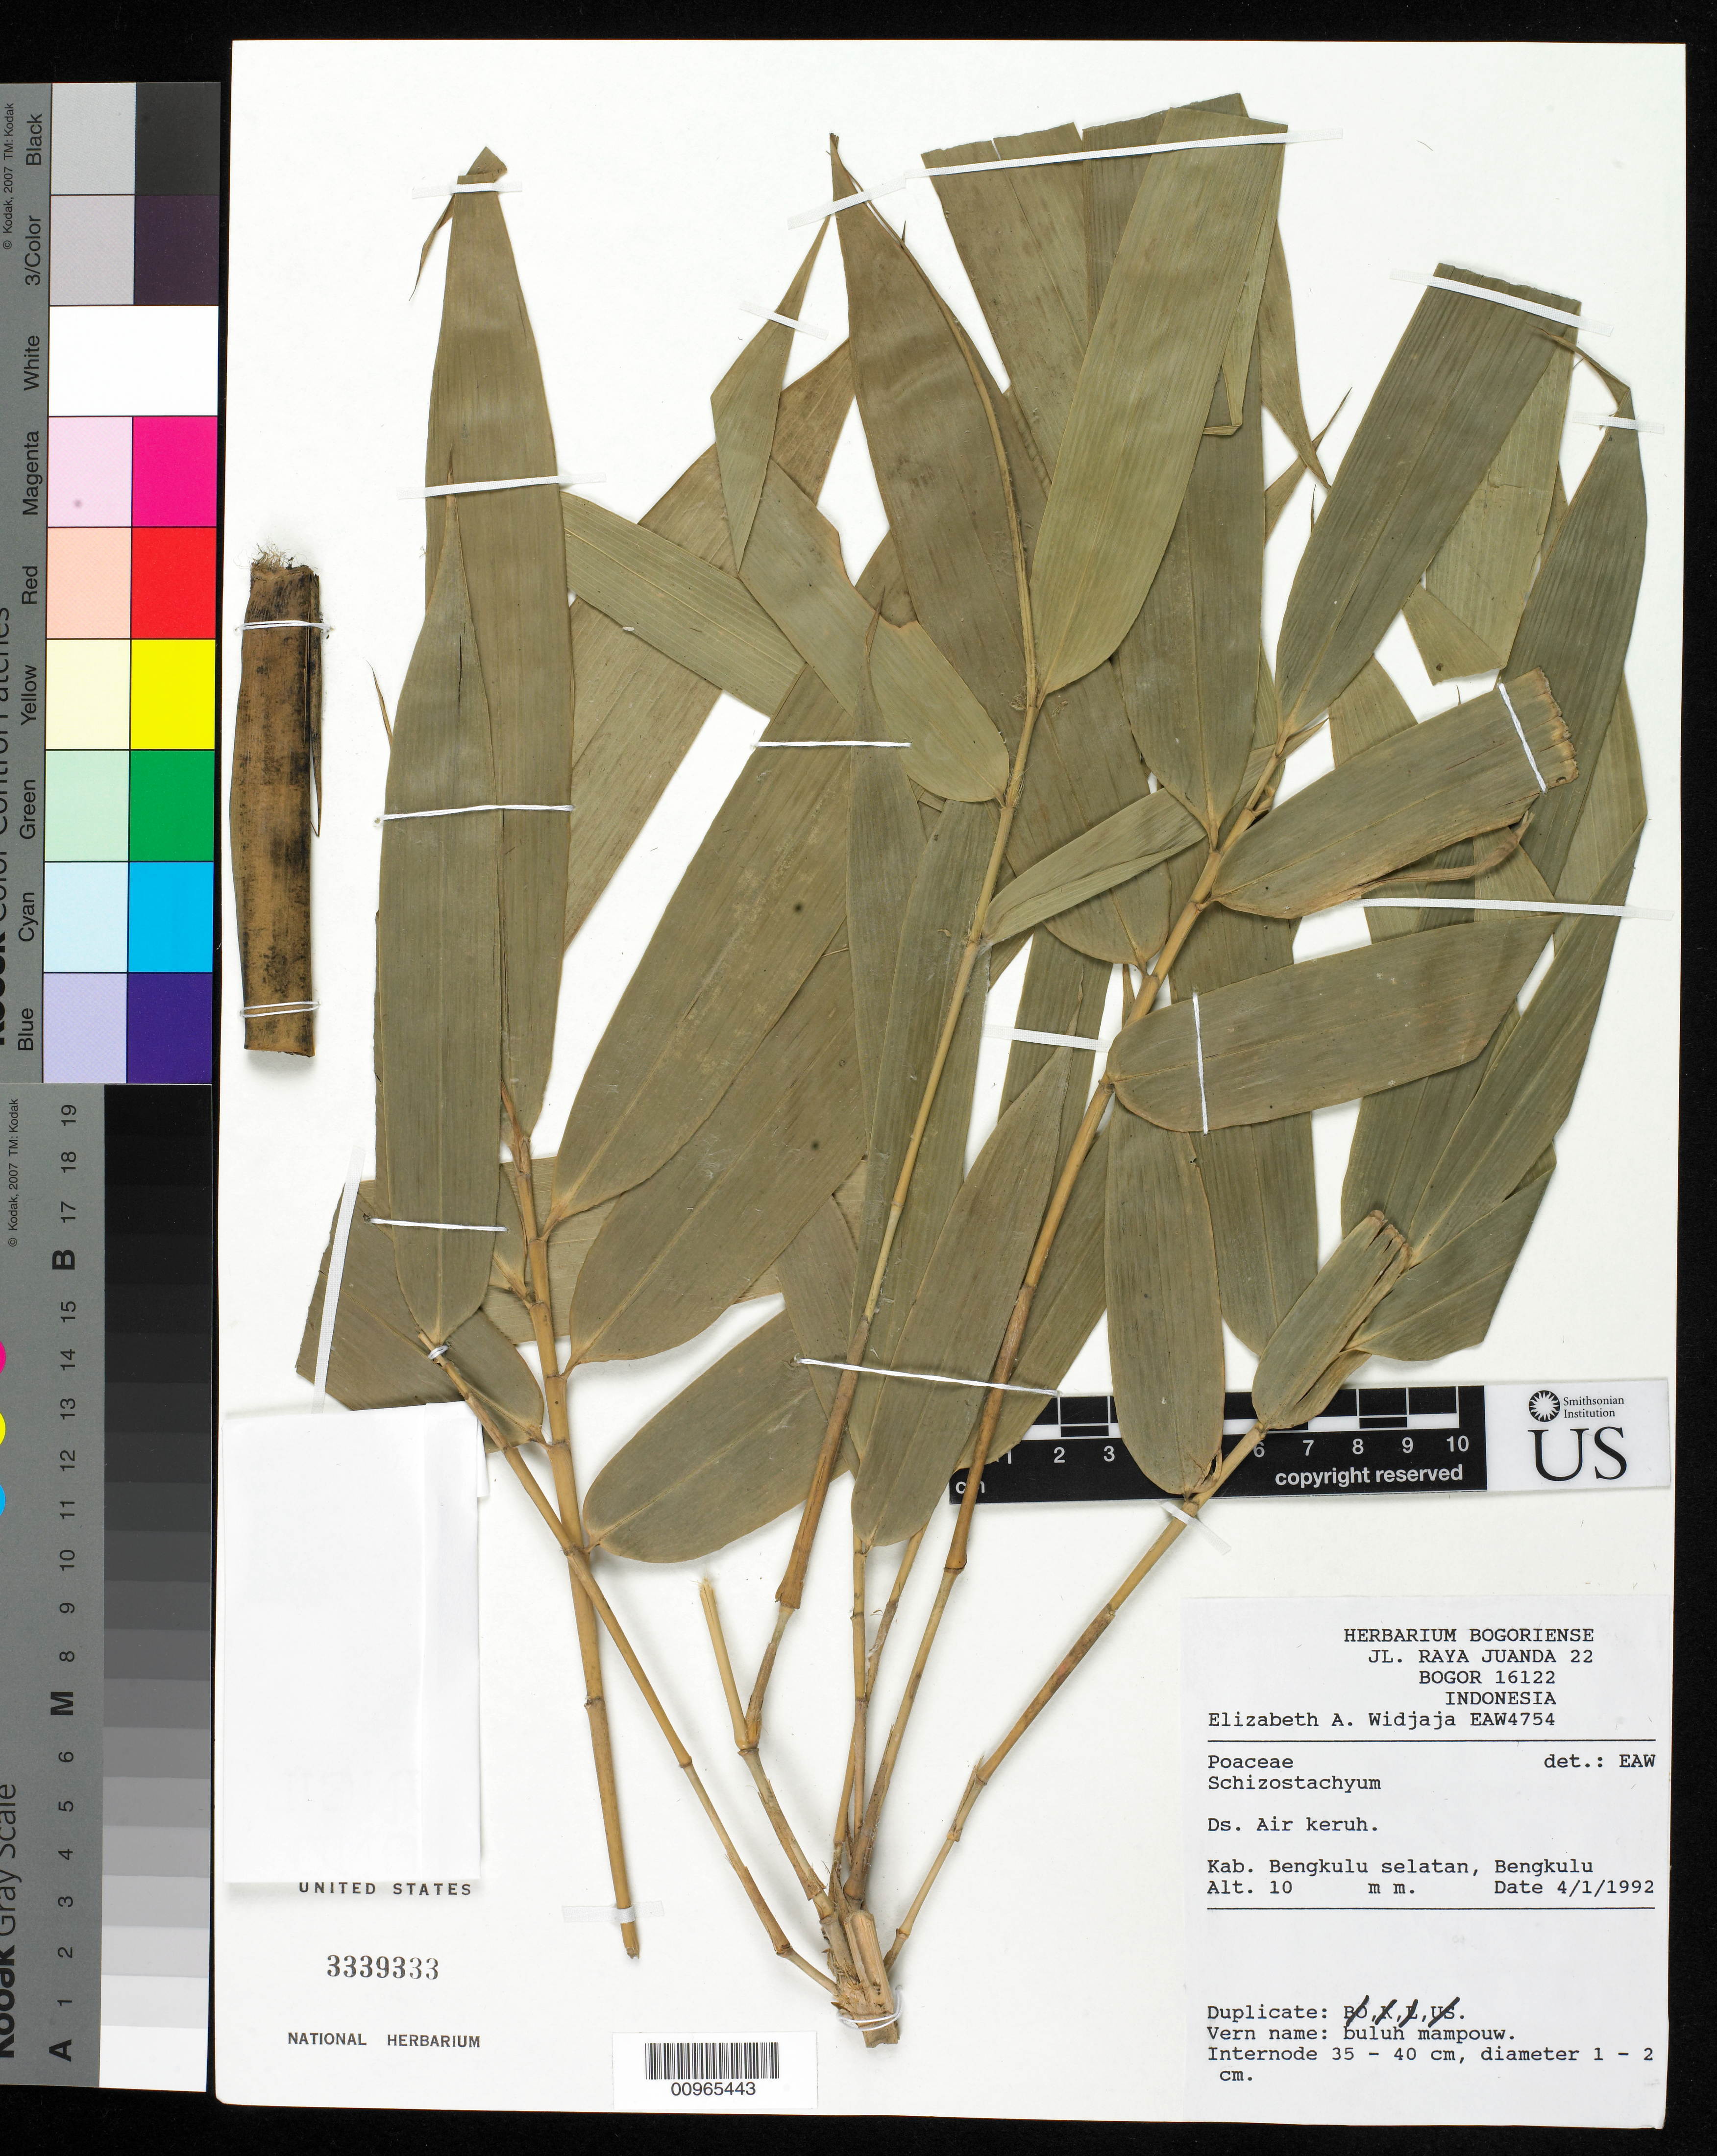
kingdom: Plantae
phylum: Tracheophyta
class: Liliopsida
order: Poales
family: Poaceae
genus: Schizostachyum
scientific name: Schizostachyum sp.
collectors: E. A. Widjaja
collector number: EAW 4754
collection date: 1992-04-01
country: Indonesia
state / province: Sumatra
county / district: Bengkulu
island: Sumatra I.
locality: Ds. Air keruh, Kab. Bengkulu selatan, Bengkulu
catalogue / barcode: US 3339333